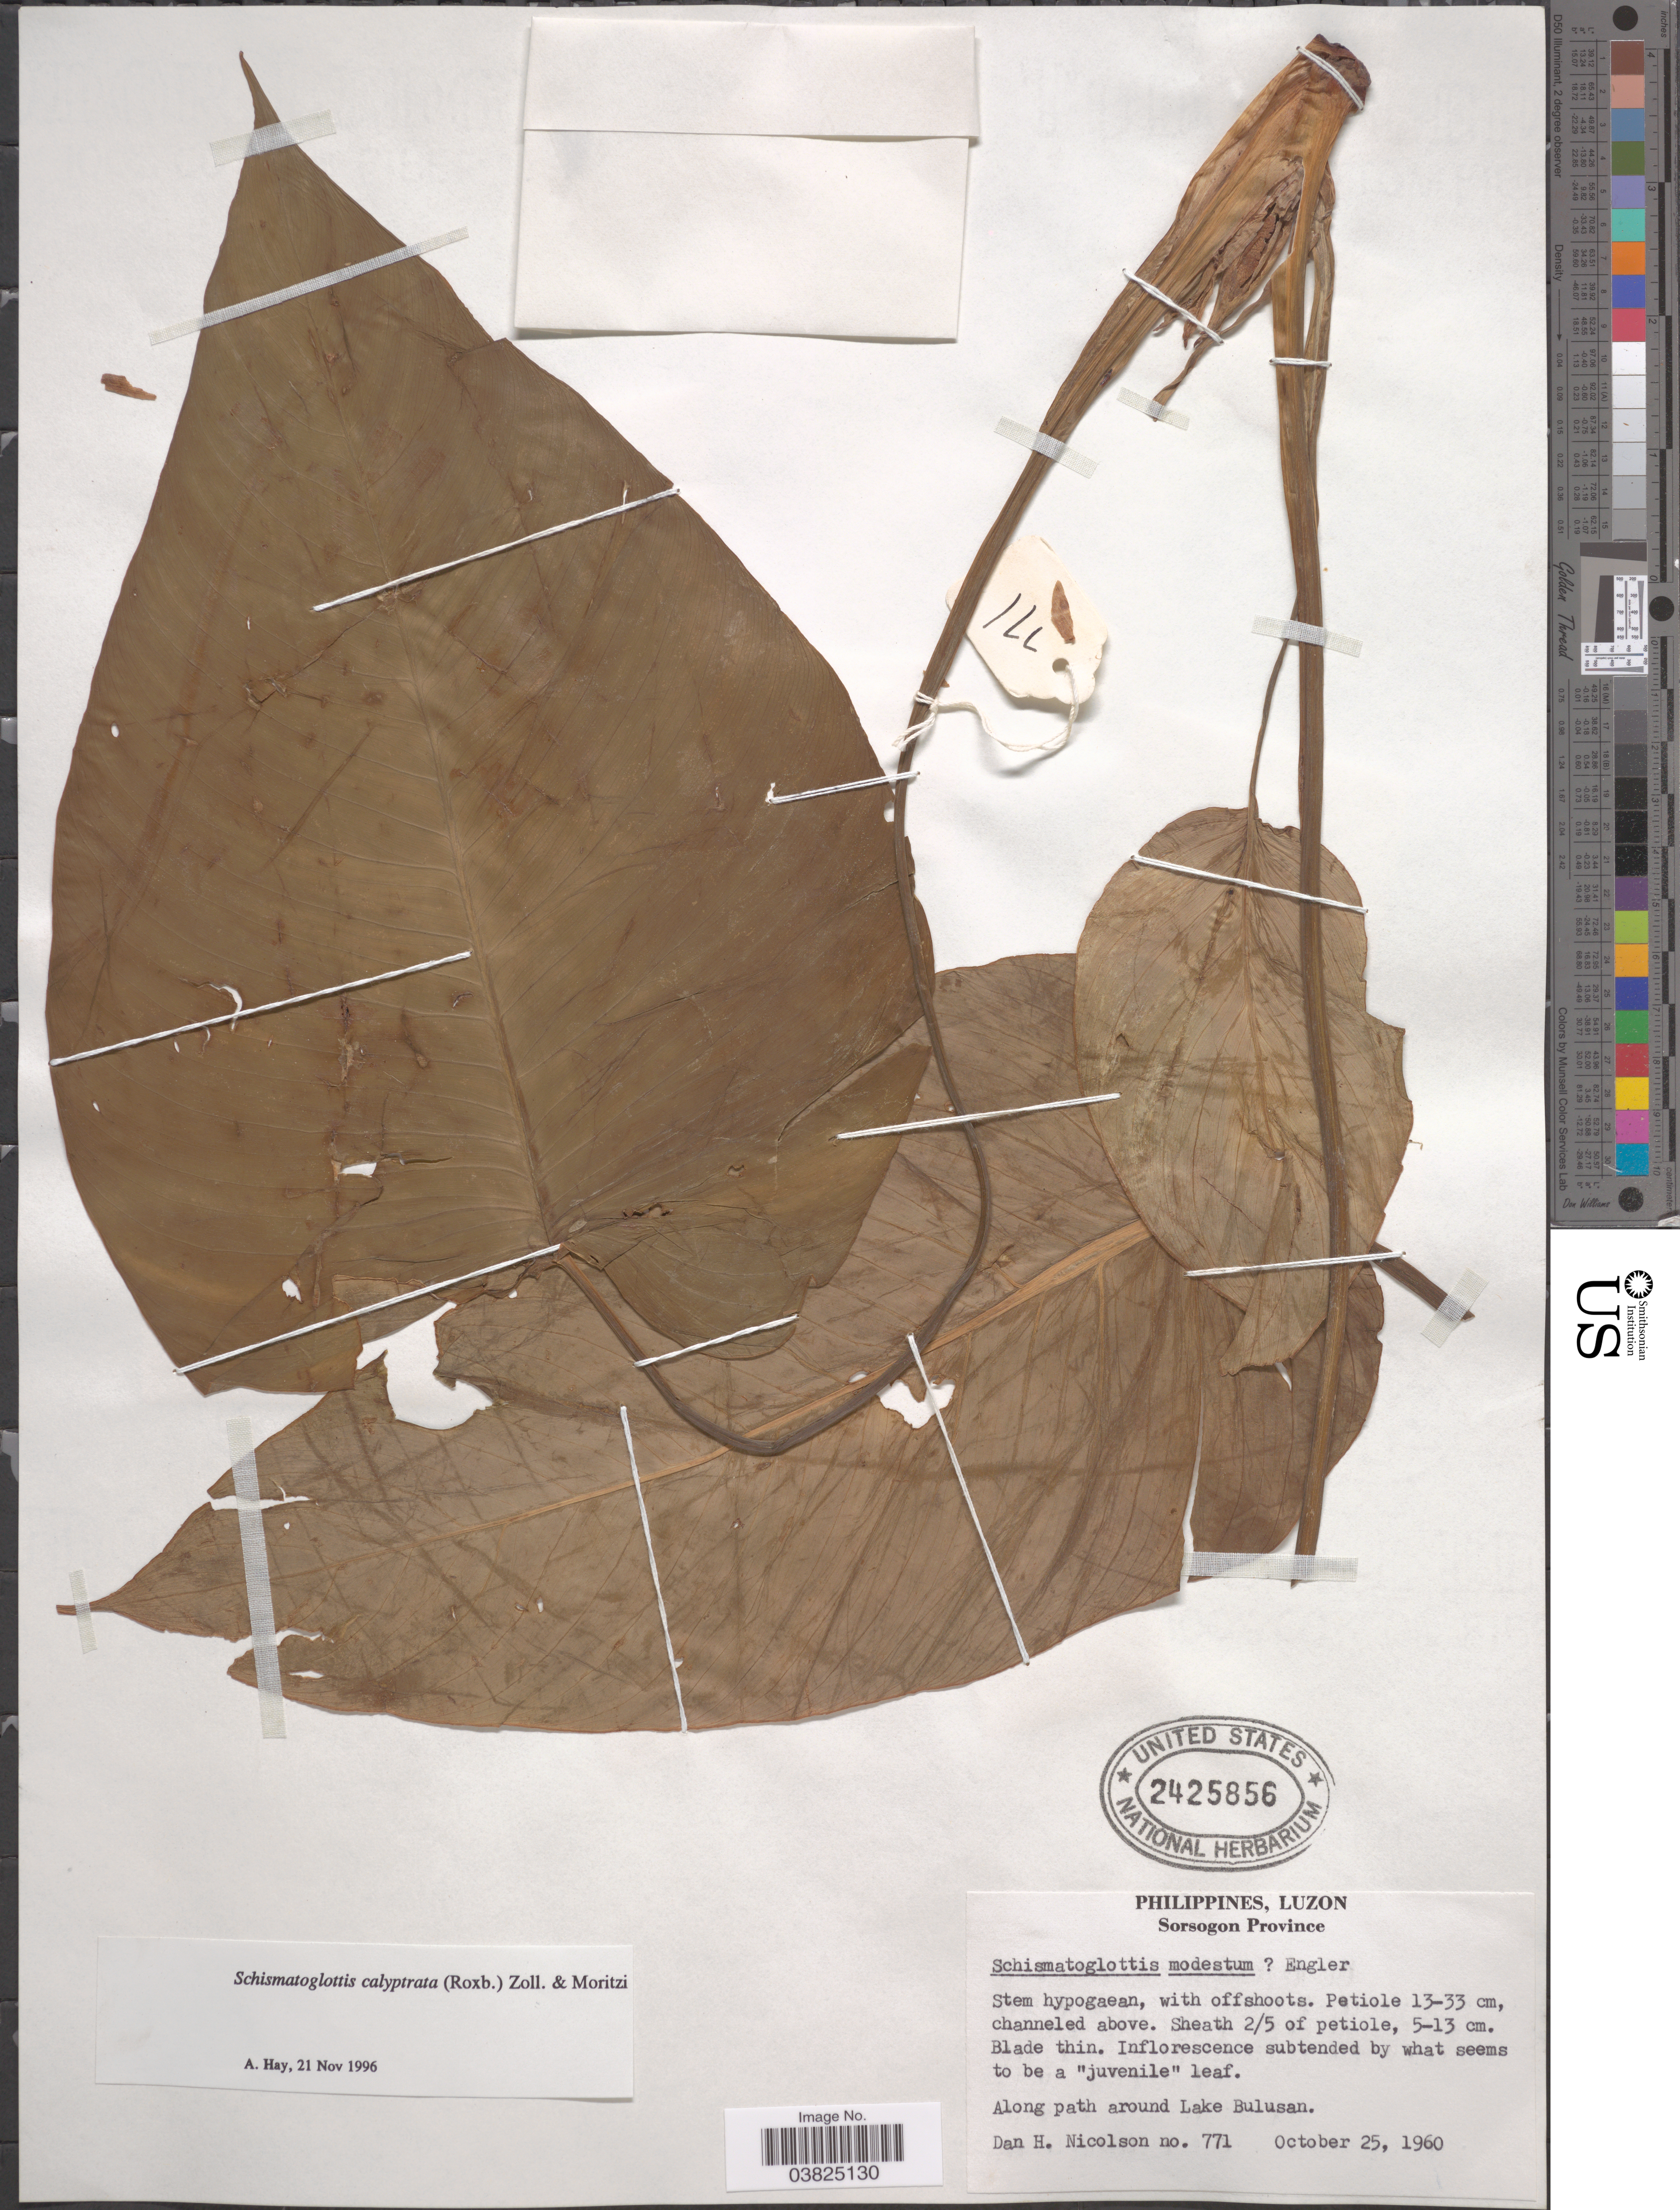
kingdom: Plantae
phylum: Tracheophyta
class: Liliopsida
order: Alismatales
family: Araceae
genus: Schismatoglottis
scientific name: Schismatoglottis calyptrata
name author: Zoll. & Moritzi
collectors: D. H. Nicolson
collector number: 771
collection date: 1960-10-25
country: Philippines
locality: Luzon. Sorsogon Province. Along path around Lake Bulusan.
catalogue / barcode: US 2425856